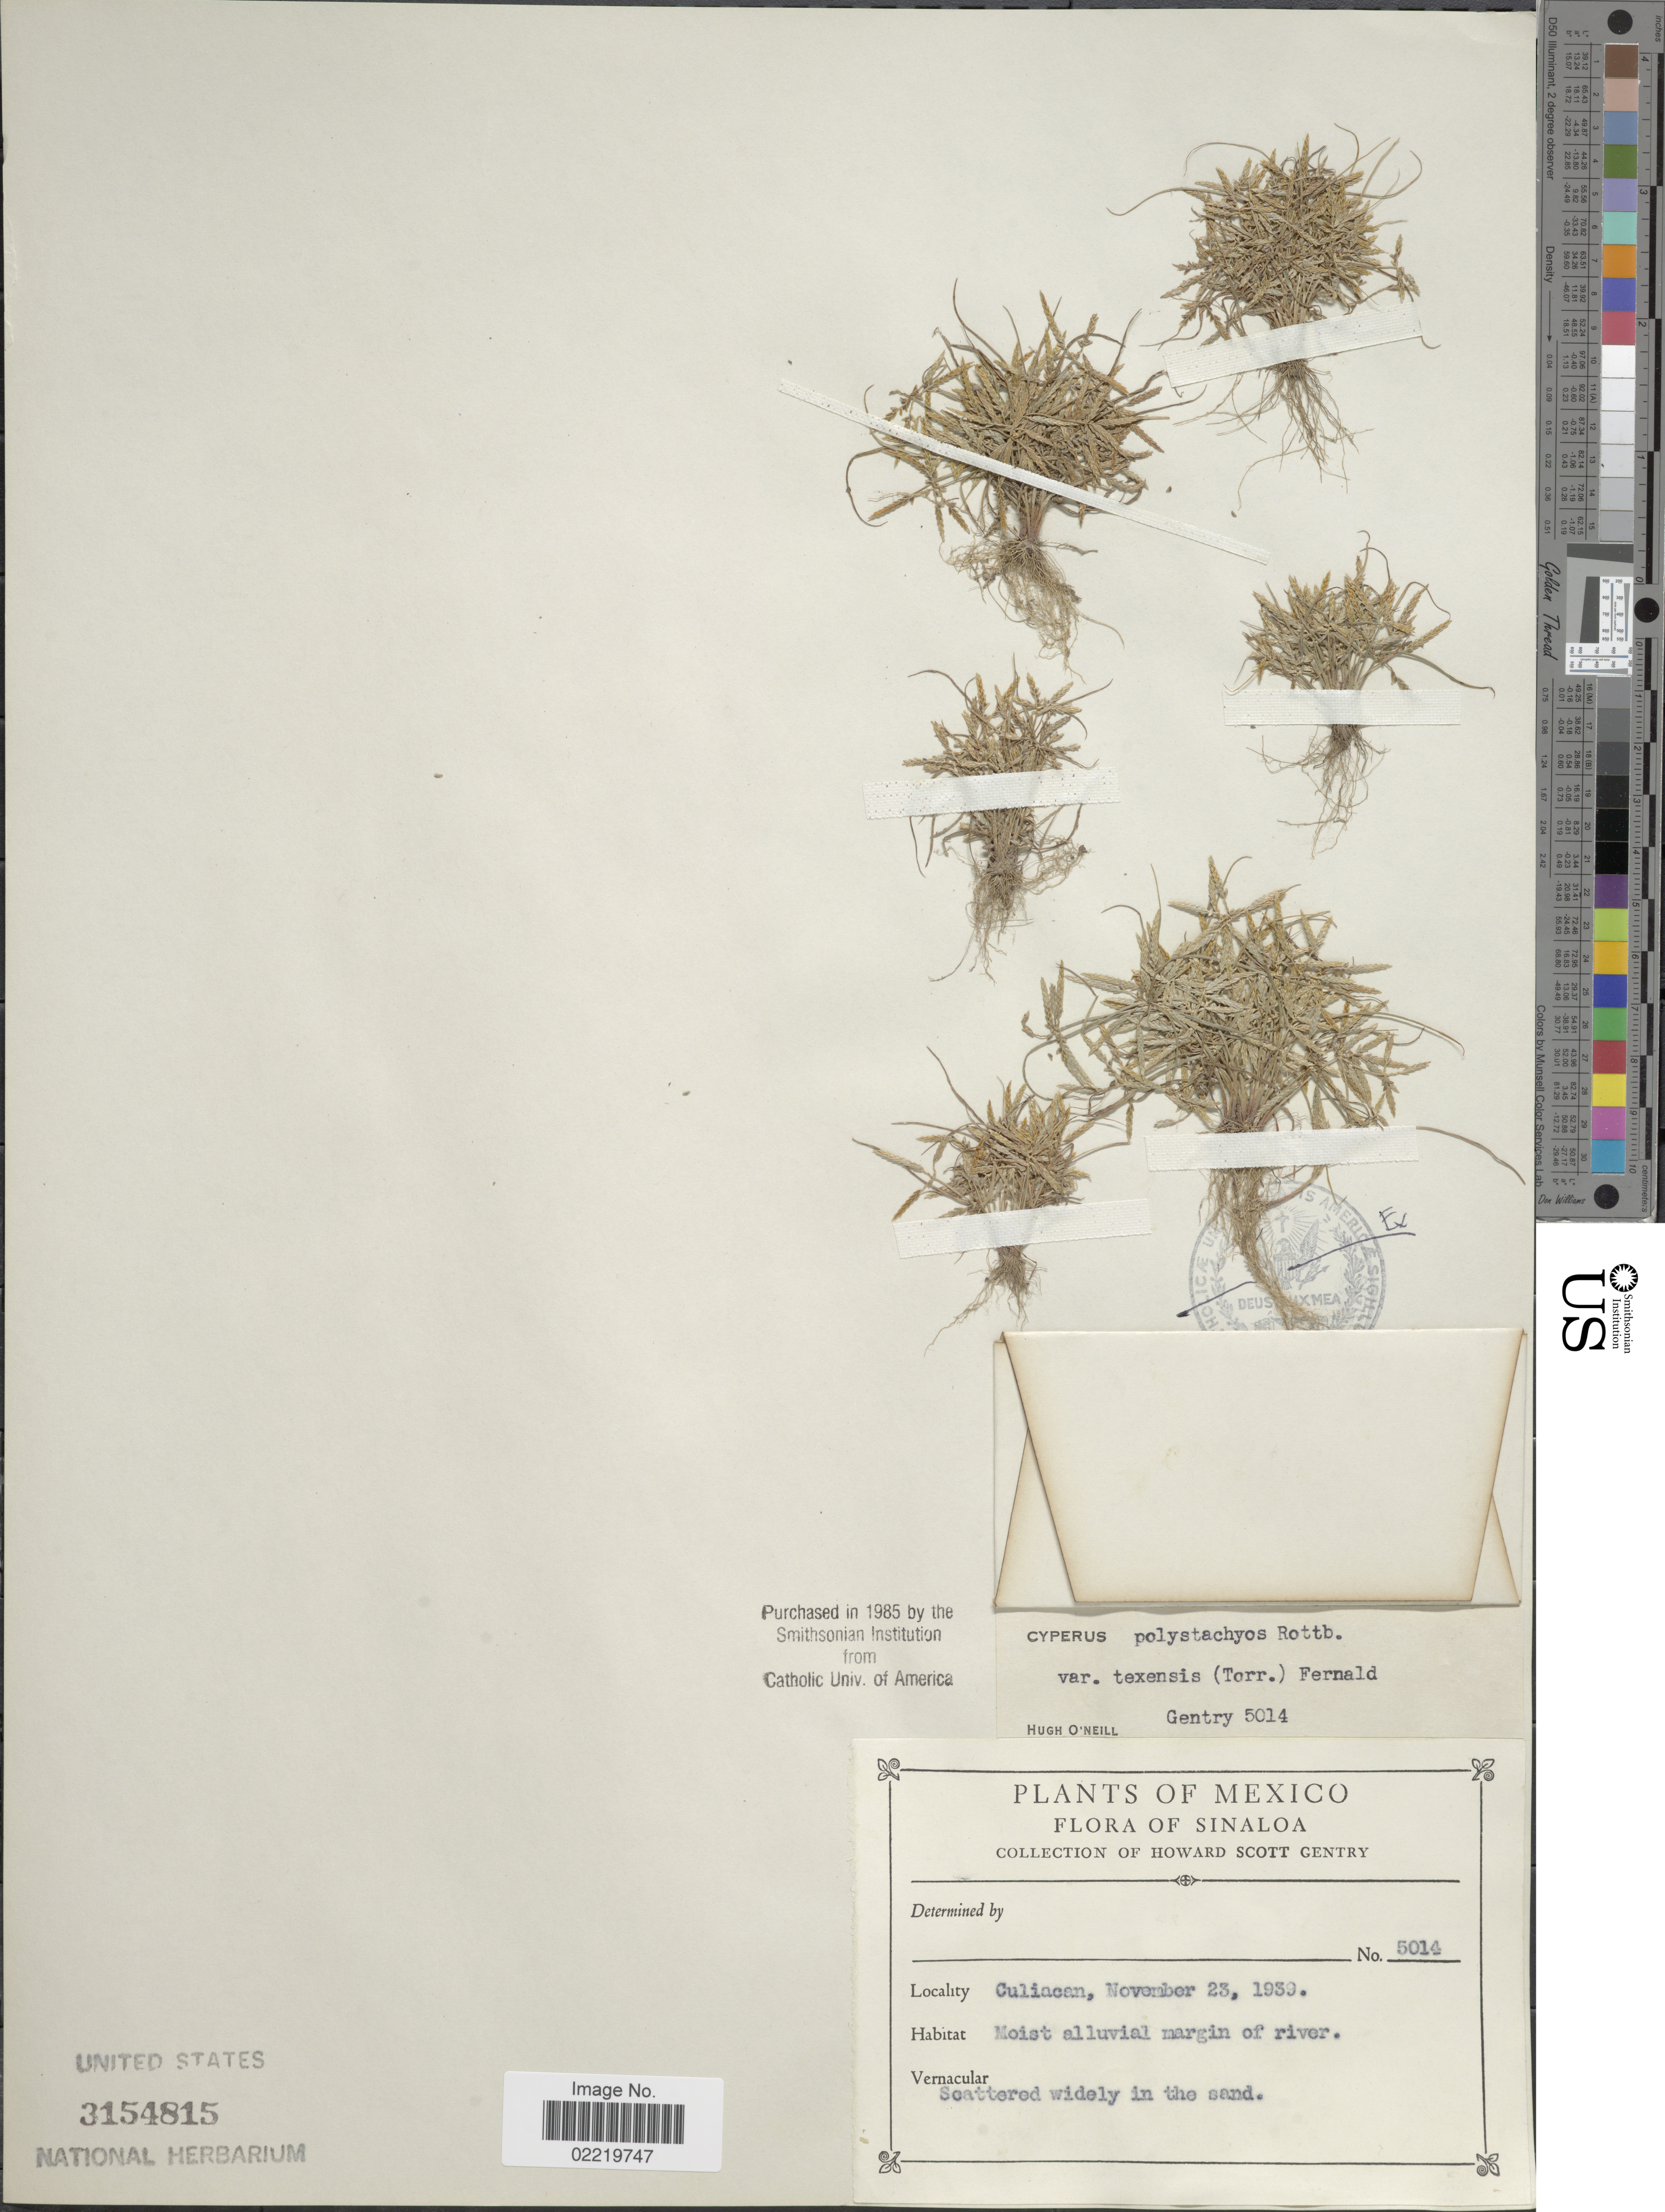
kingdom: Plantae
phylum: Tracheophyta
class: Liliopsida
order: Poales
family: Cyperaceae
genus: Cyperus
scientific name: Cyperus polystachyos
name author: Rottb.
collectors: H. S. Gentry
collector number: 5014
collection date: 1939-11-23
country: Mexico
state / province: Sinaloa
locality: Culiacan, Moist alluvial margin of river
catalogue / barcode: US 3154815